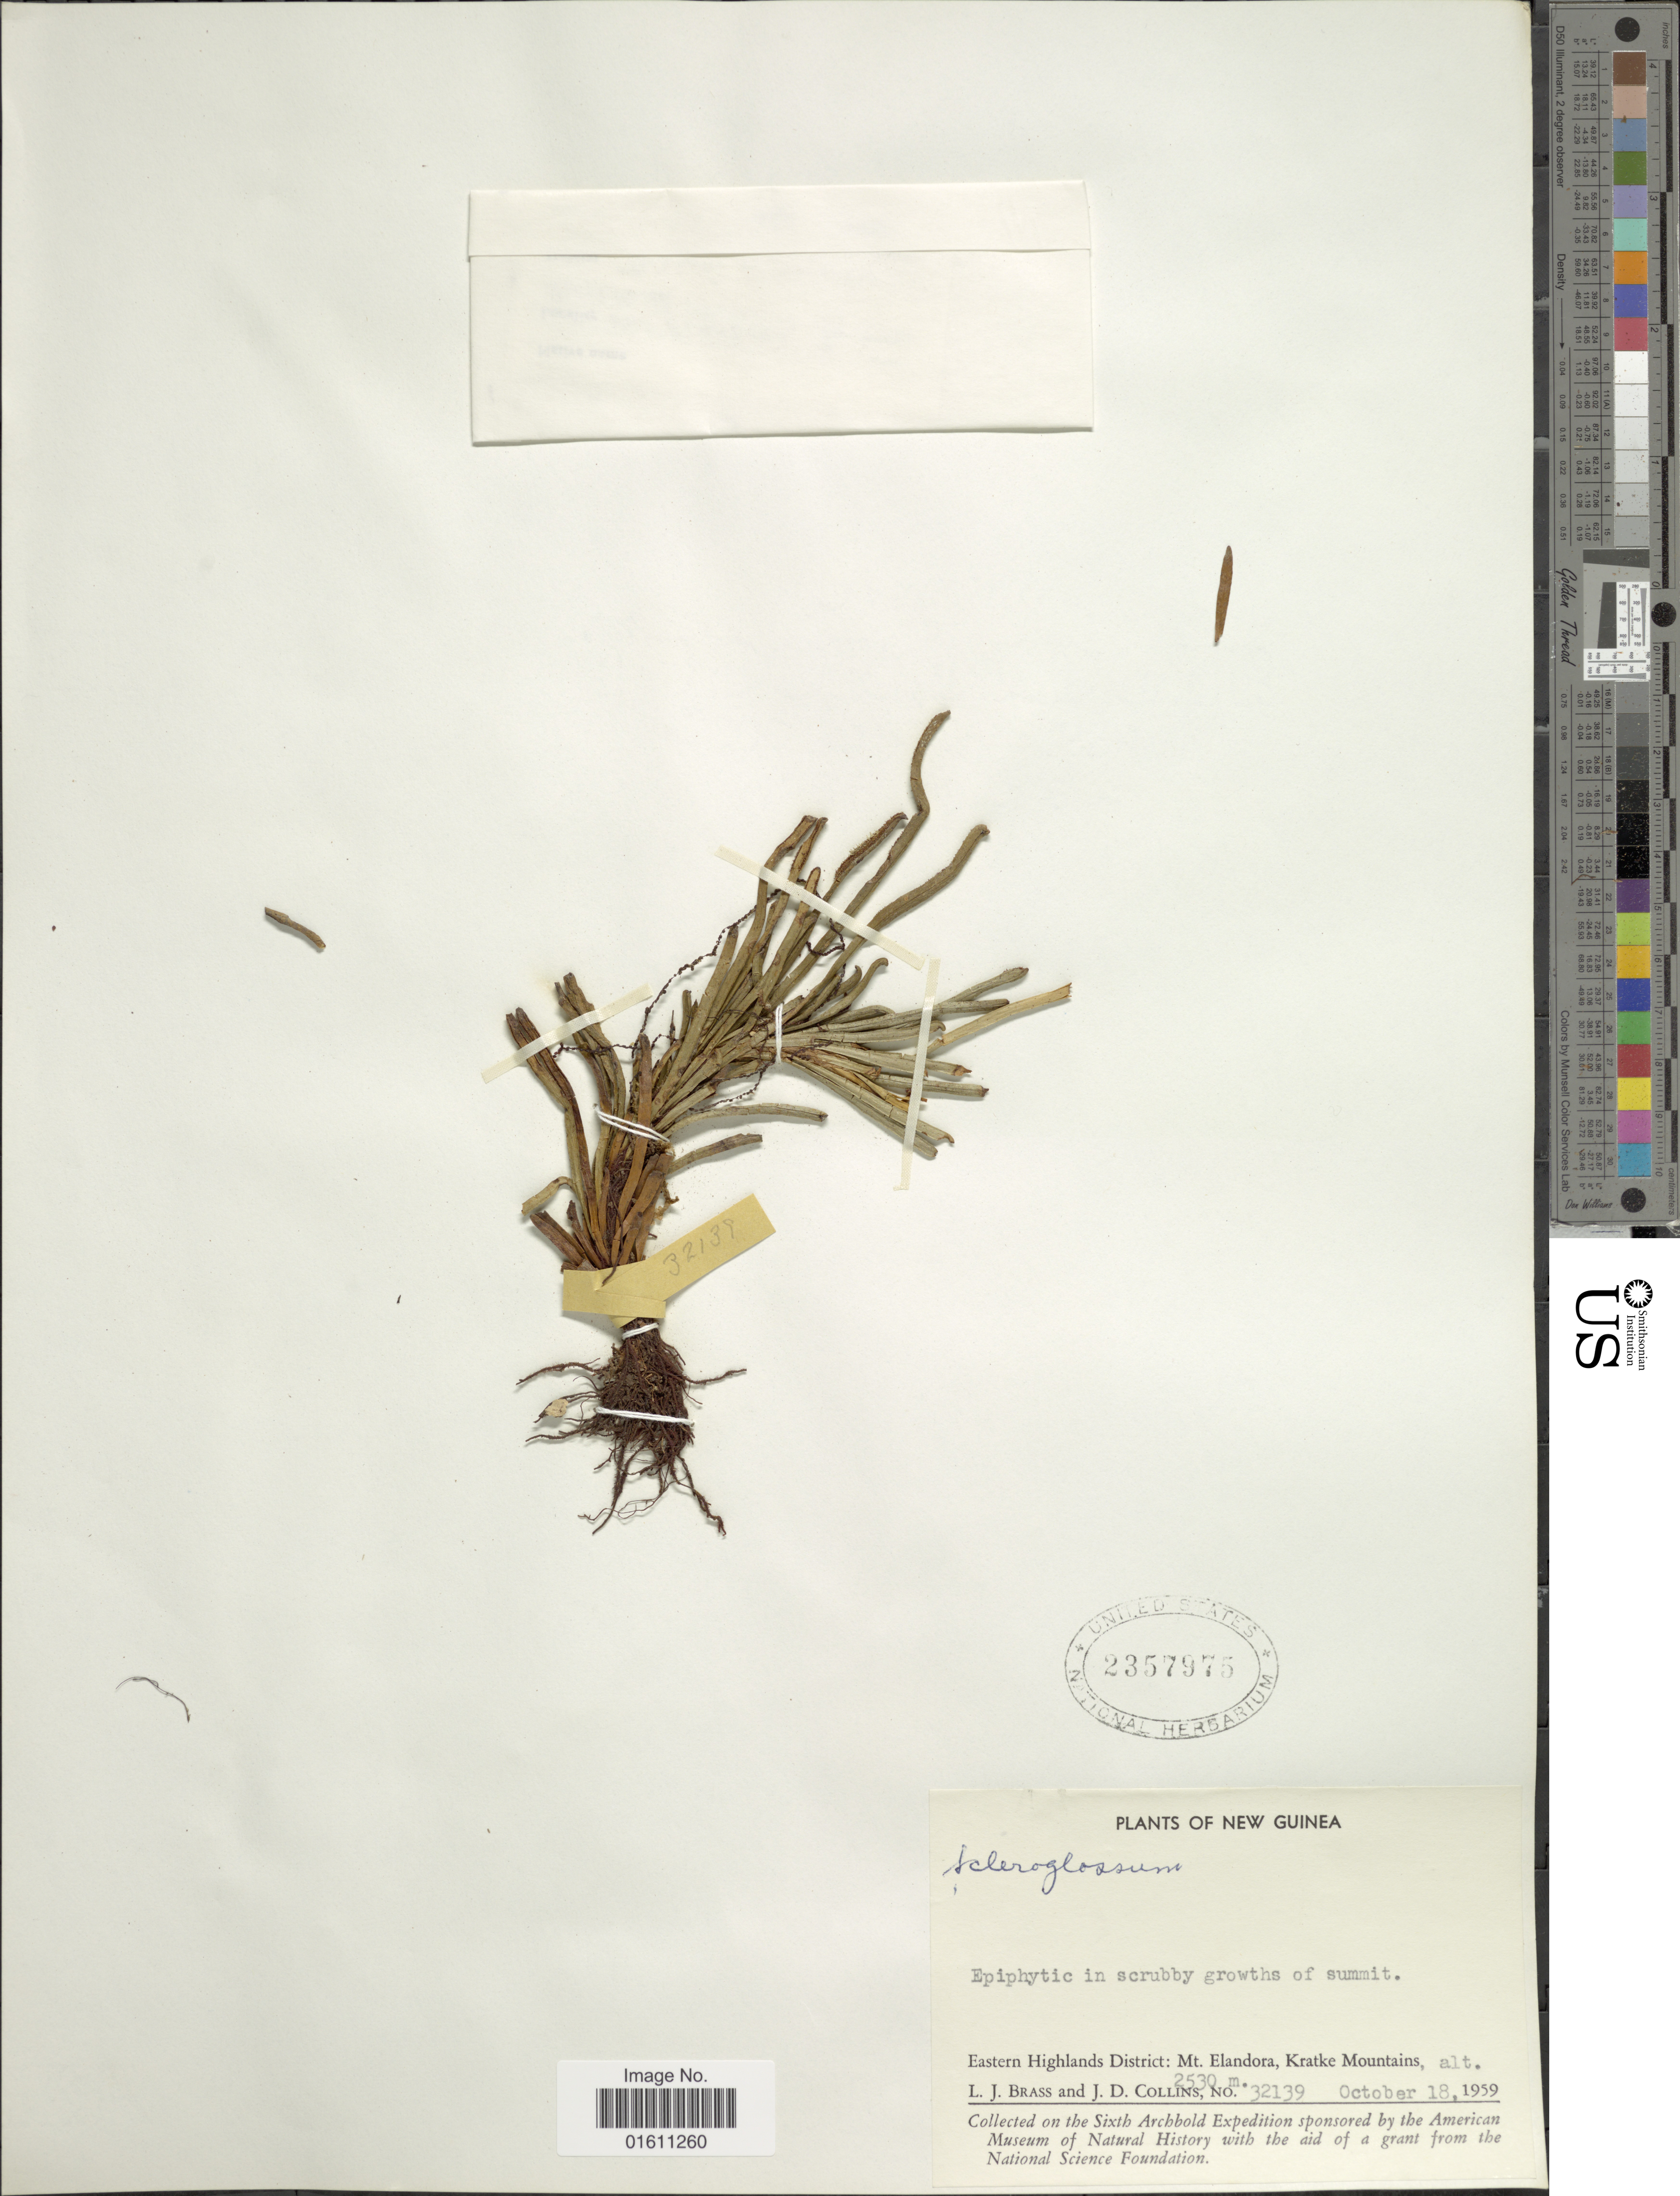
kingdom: Plantae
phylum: Tracheophyta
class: Polypodiopsida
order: Polypodiales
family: Polypodiaceae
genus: Scleroglossum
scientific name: Scleroglossum sulcatum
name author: (Mett. ex Kuhn) Alderw.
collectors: L. J. Brass & J. Collins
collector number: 32139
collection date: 1959-10-18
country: Papua New Guinea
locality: New Guinea, Eastern Highlands District: Mt. Elandora, Kratke Mountains.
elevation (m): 2530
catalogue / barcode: US 2357975